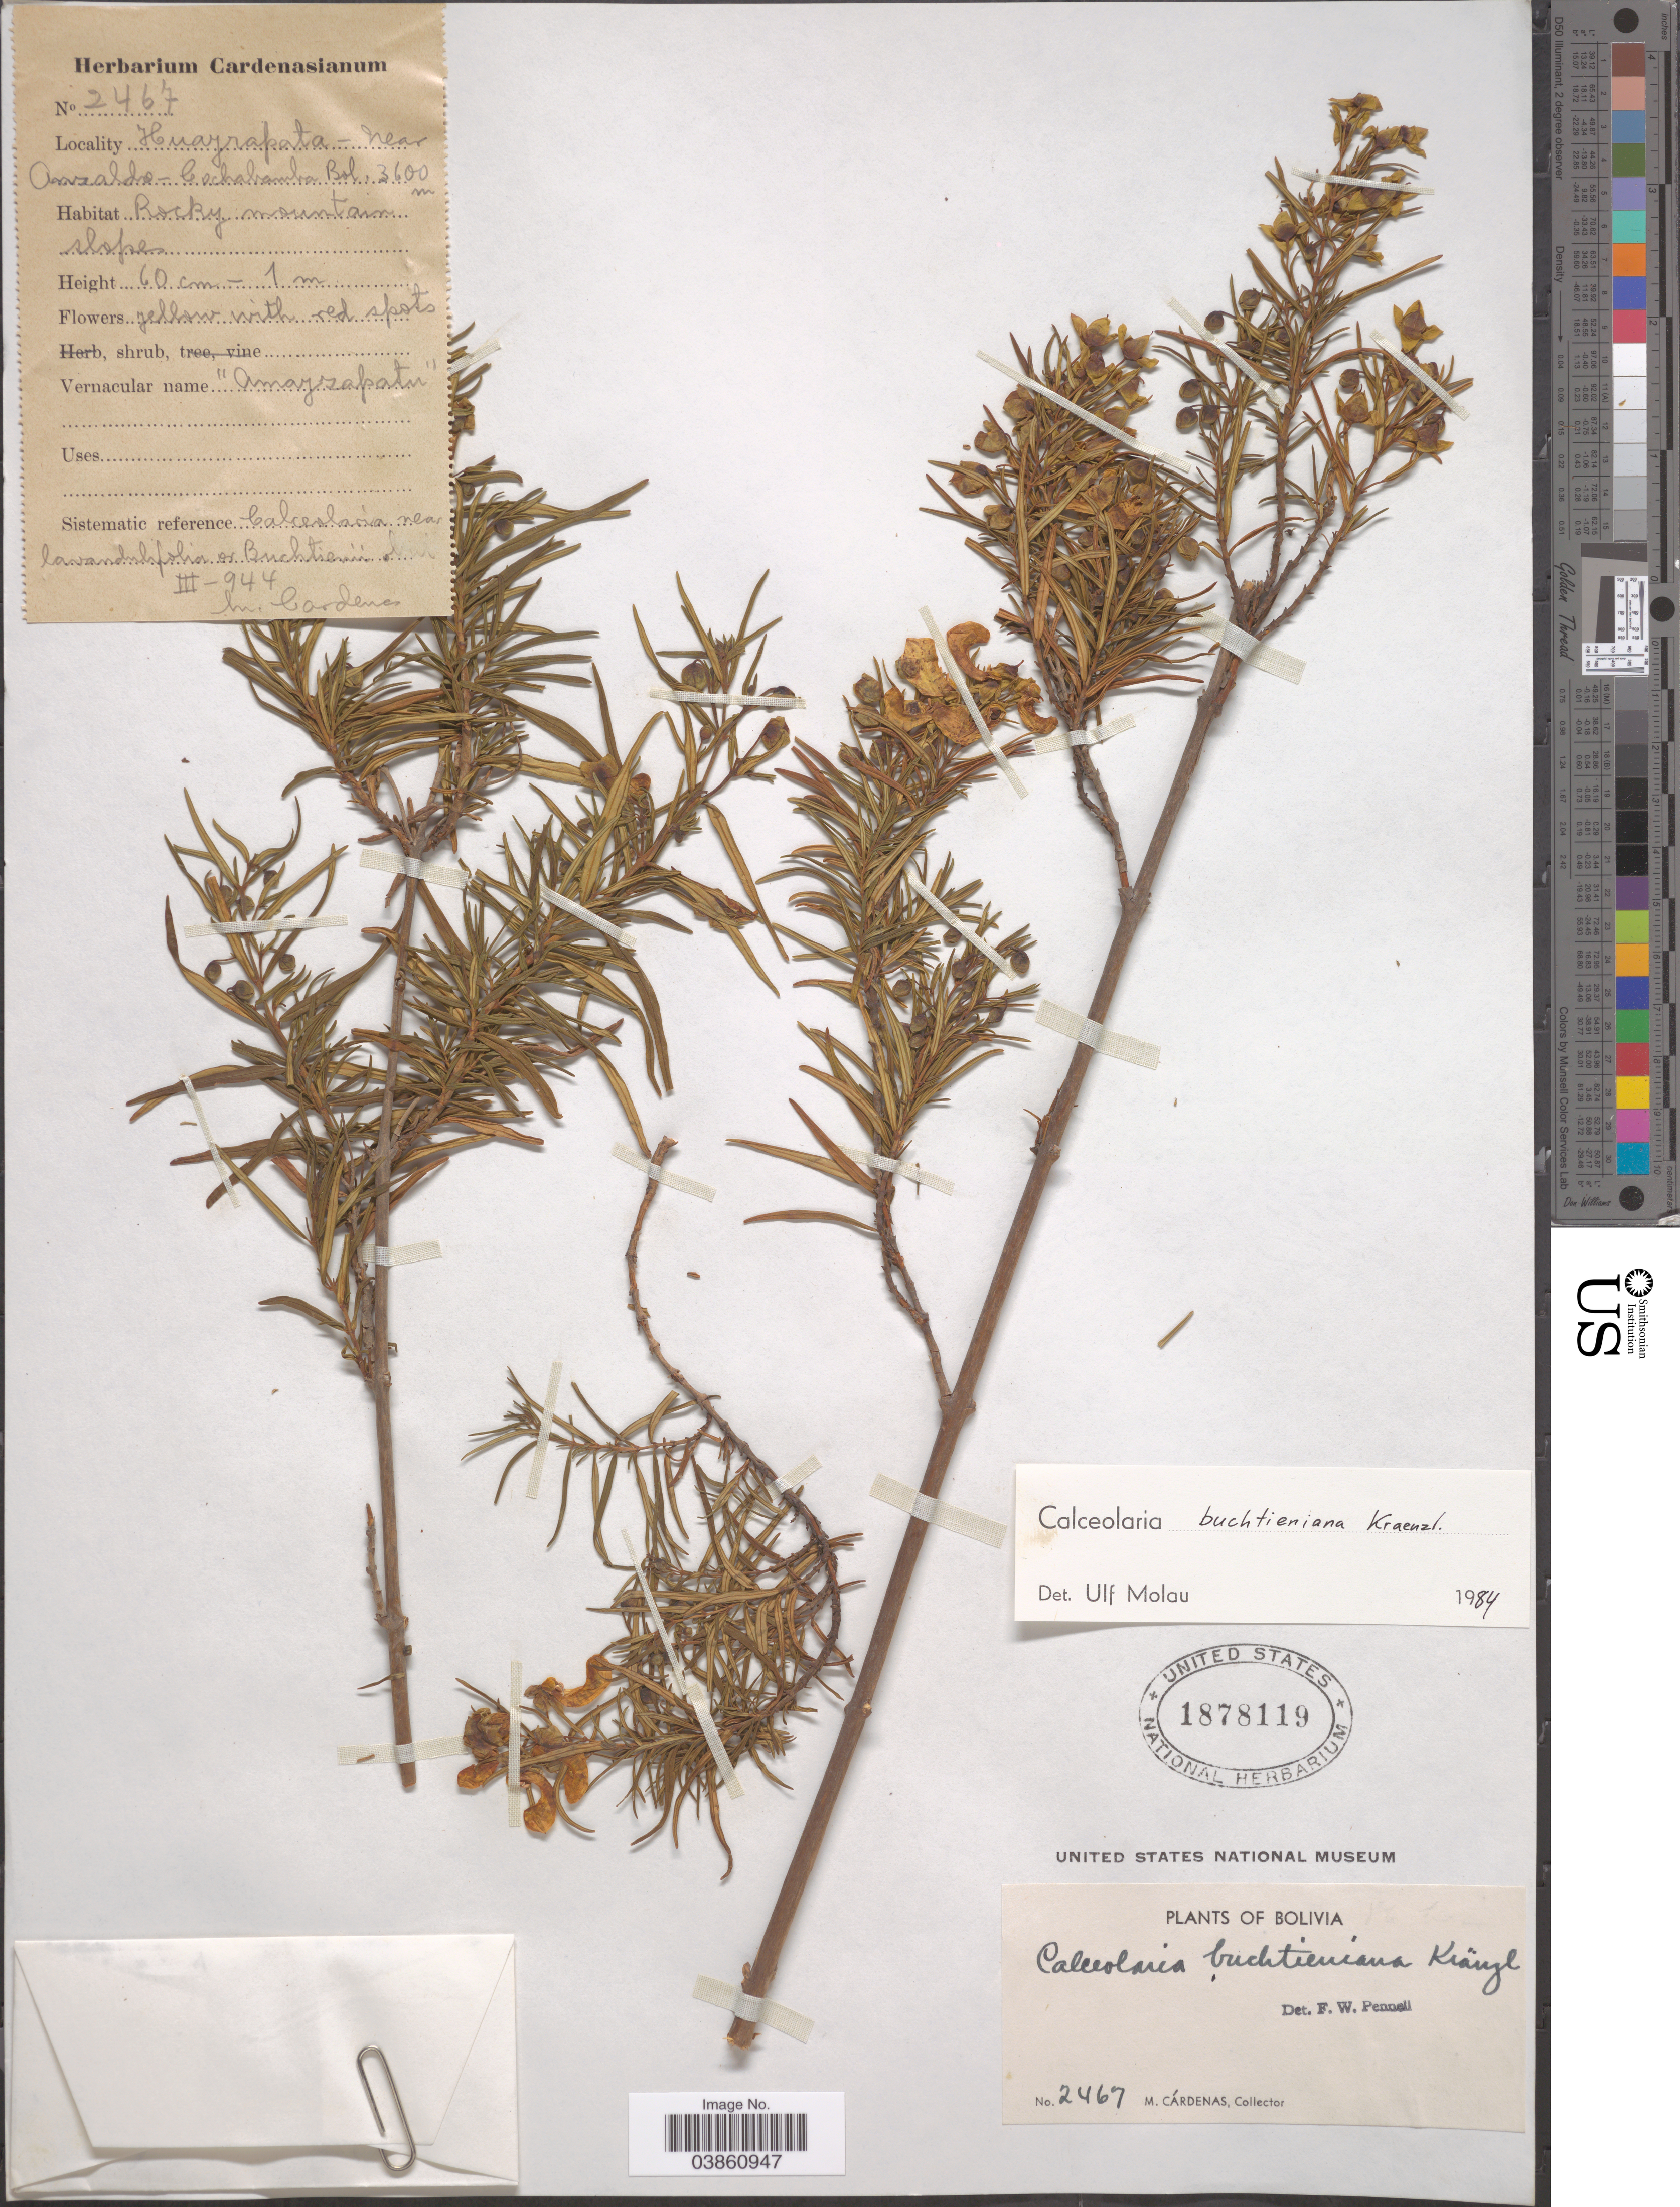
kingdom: Plantae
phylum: Tracheophyta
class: Magnoliopsida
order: Lamiales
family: Calceolariaceae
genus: Calceolaria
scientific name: Calceolaria buchtieniana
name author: Kraenzl.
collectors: M. Cárdenas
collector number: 2467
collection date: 1944-03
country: Bolivia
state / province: Cochabamba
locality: Huayrapata - near Anzaldo.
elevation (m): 3600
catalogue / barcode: US 1878119